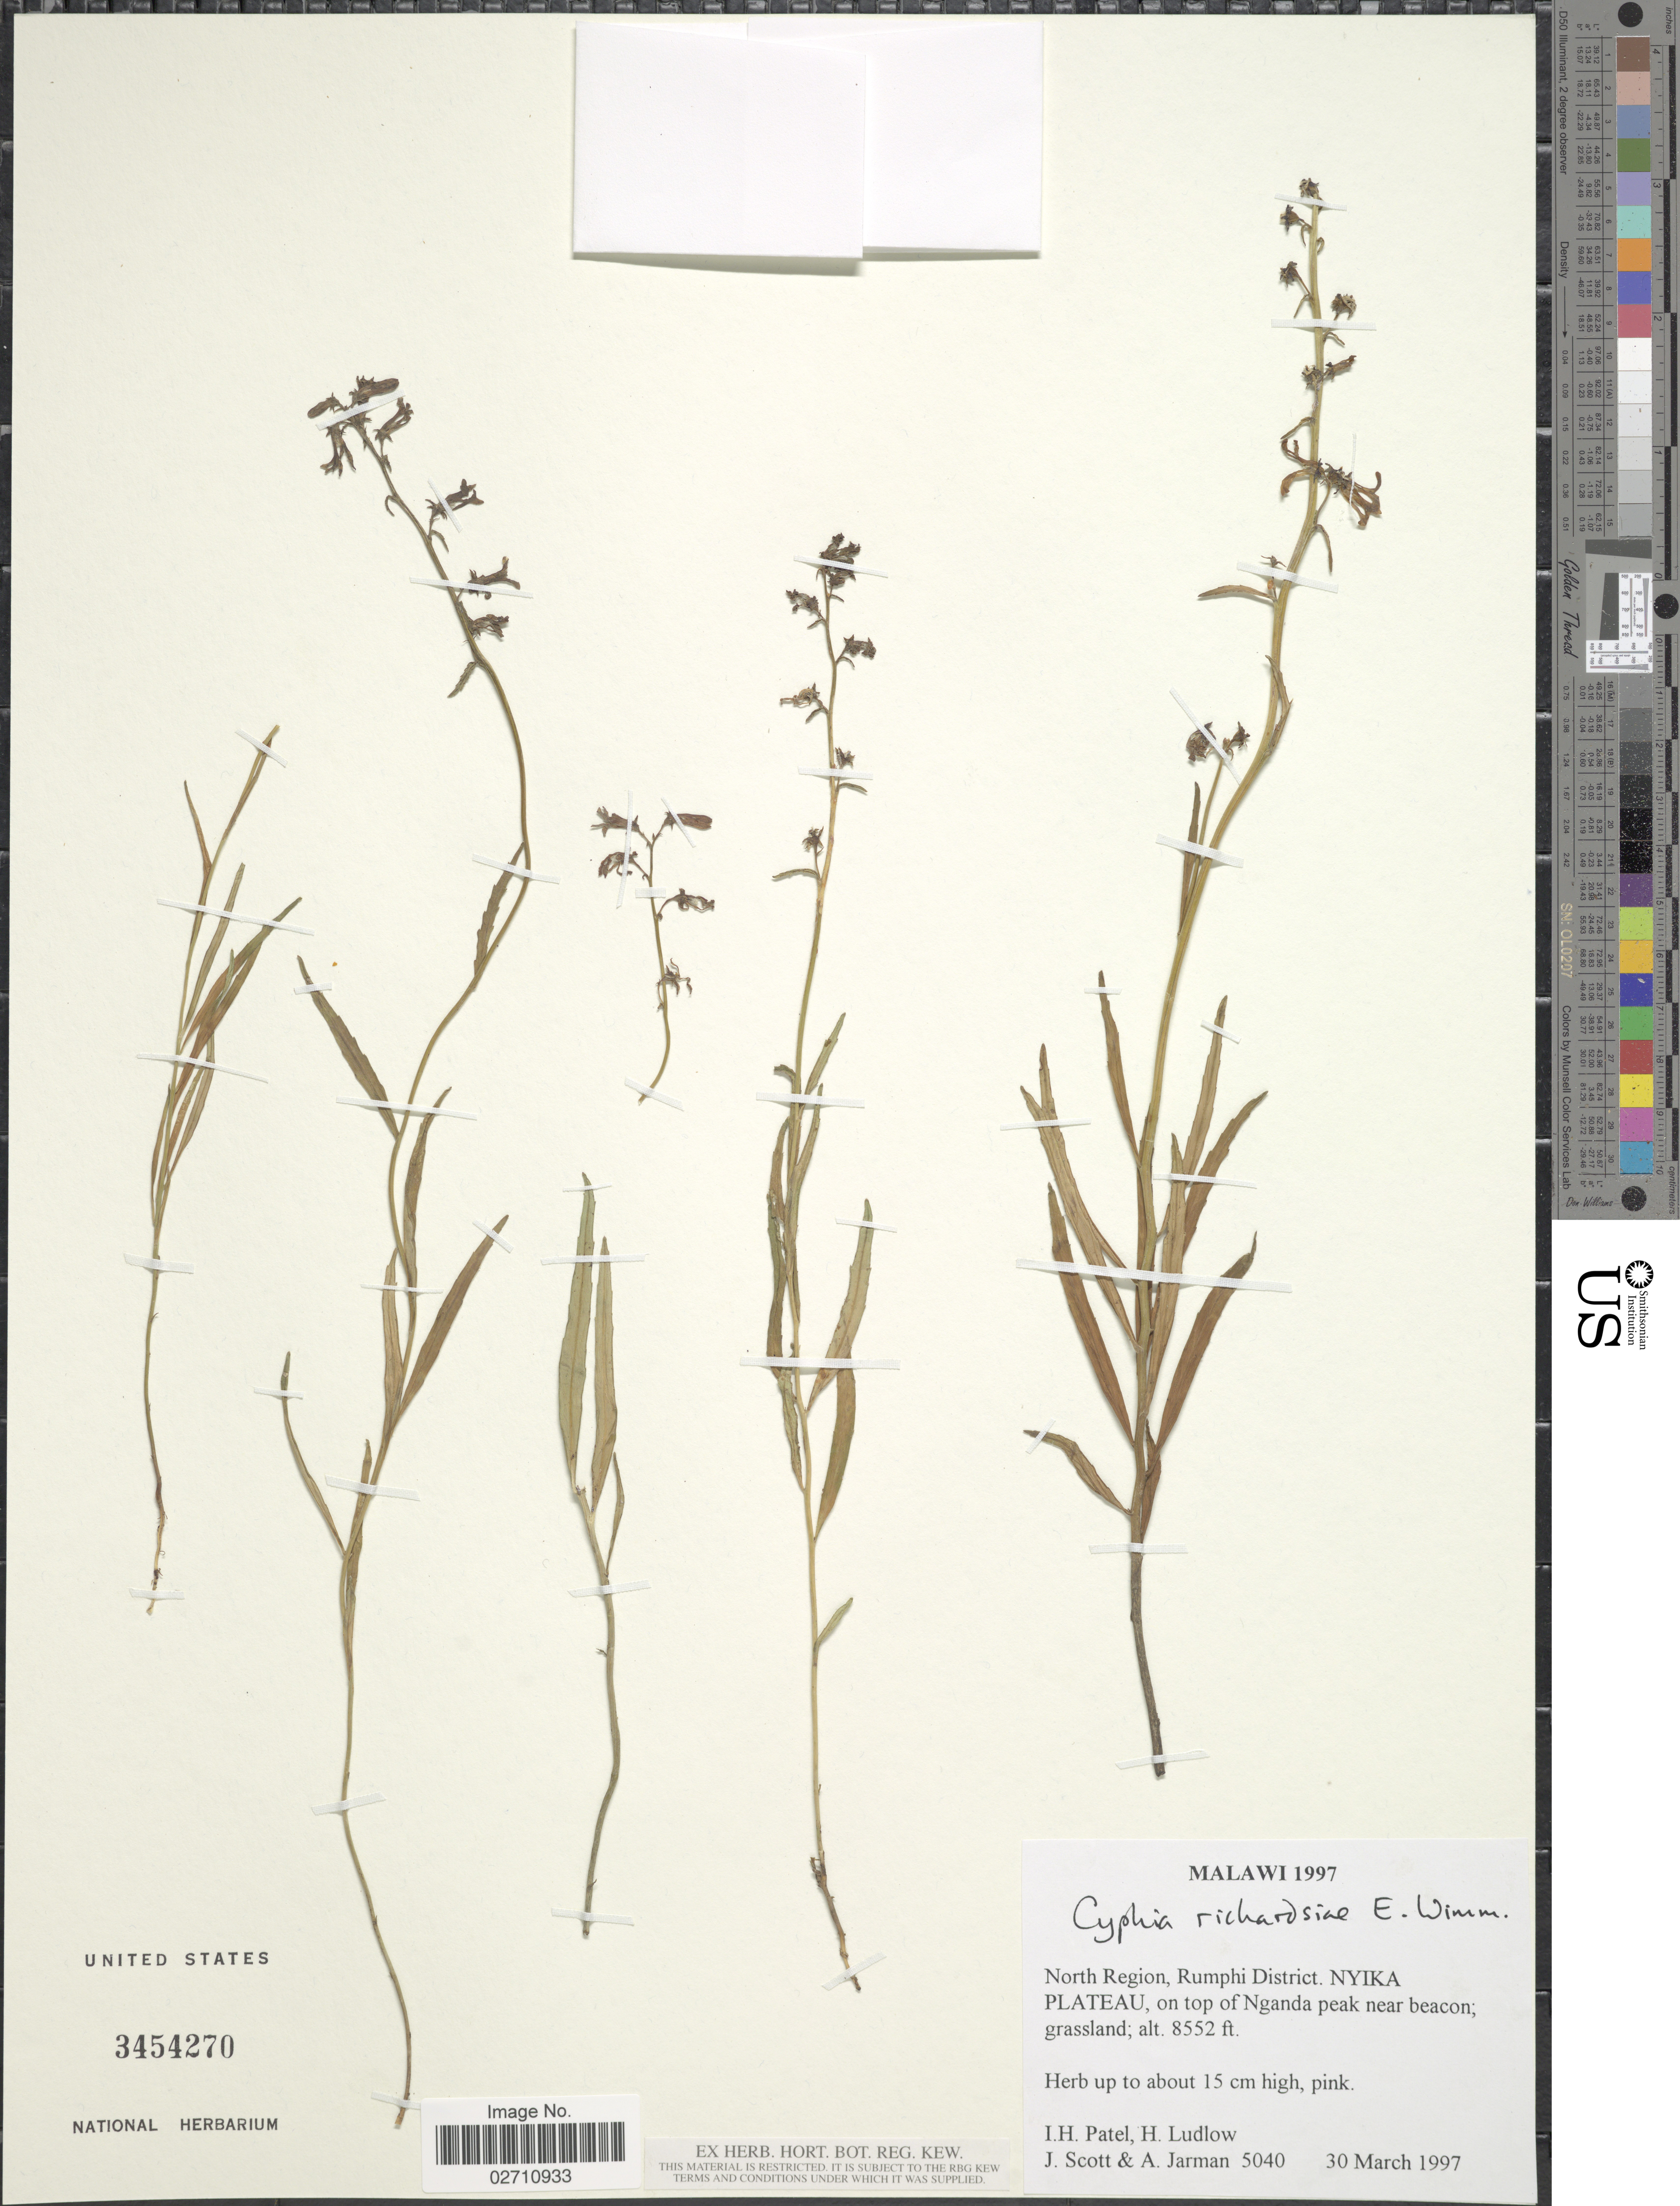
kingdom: Plantae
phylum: Tracheophyta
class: Magnoliopsida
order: Asterales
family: Campanulaceae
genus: Cyphia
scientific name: Cyphia richardsiae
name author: E. Wimm.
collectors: I. Patel, H. Ludlow, J. Scott & J. Jarman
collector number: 5040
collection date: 1997-03-30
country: Malawi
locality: North Region, Rumphi District, Nyika Plateau, on top of Nganda peak near beacon grassland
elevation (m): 2607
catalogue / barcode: US 3454270